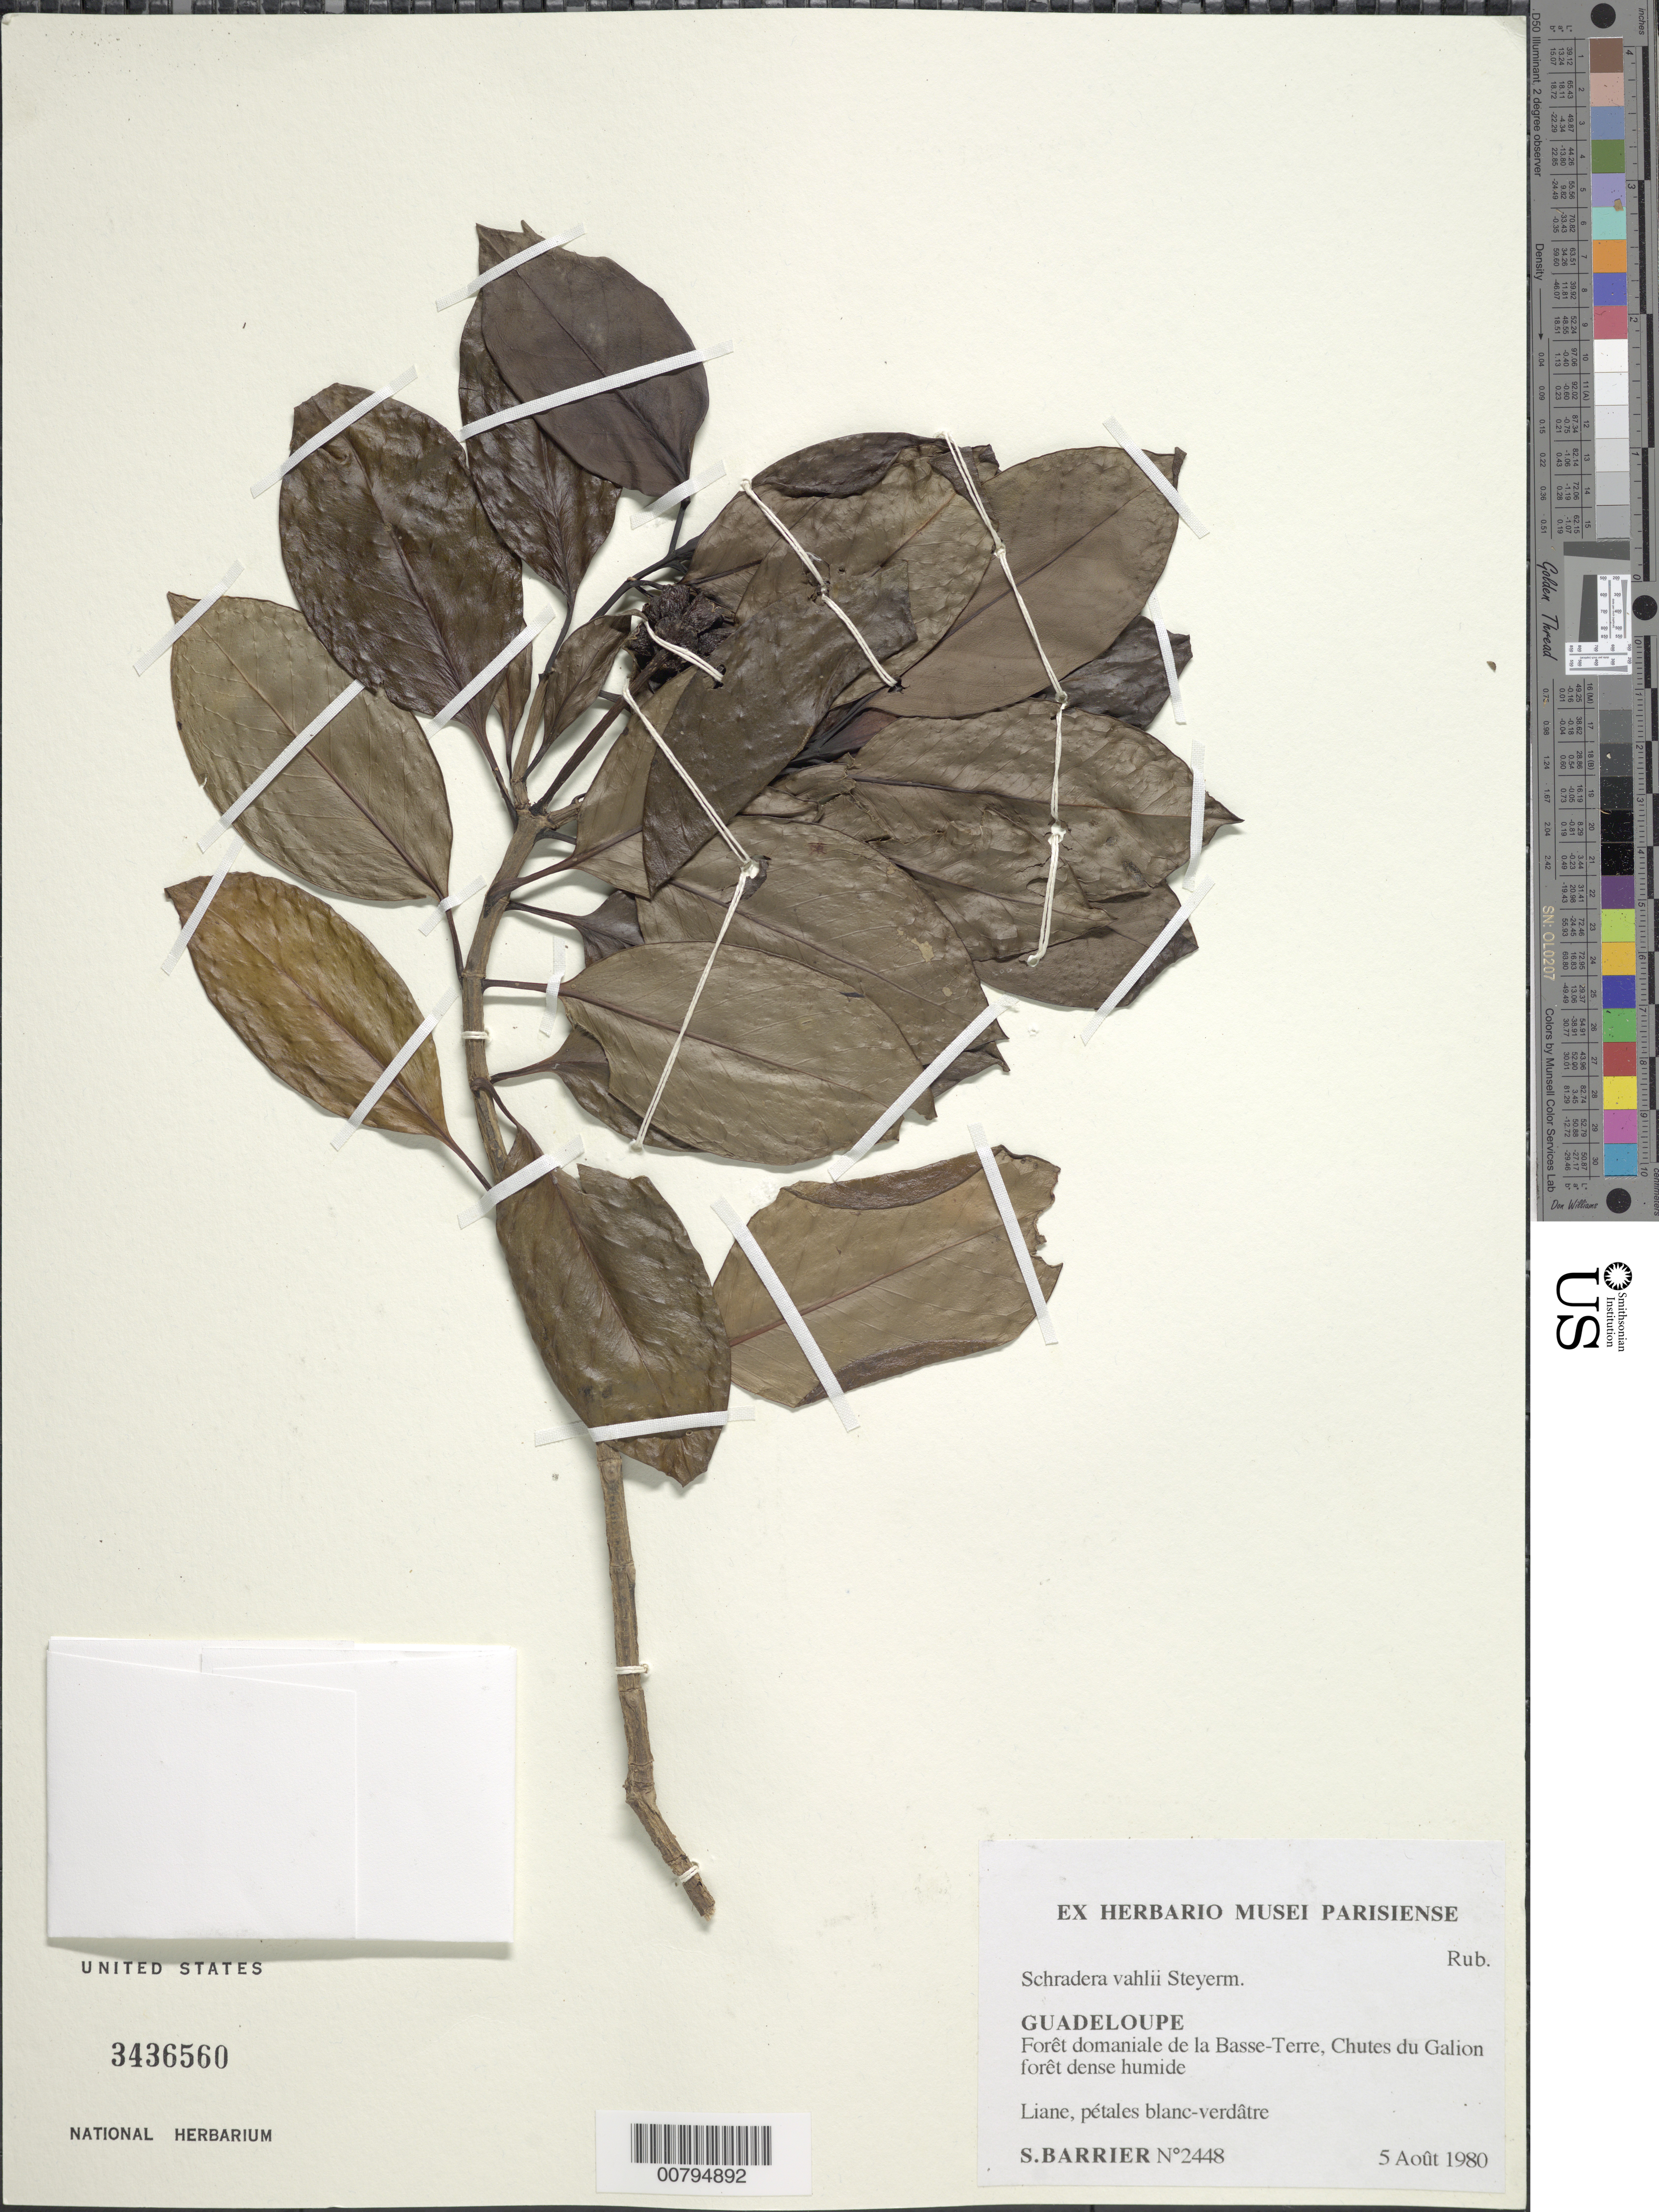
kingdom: Plantae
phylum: Tracheophyta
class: Magnoliopsida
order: Gentianales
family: Rubiaceae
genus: Schradera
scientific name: Schradera exotica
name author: (J.F. Gmel.) Standl.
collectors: S. Barrier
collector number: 2448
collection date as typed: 05 Aug 1980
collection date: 1980-08-05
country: Guadeloupe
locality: Foret domaniale de la Basse-Terre, Chutes du Galion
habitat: Forest dense humide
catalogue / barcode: US 3436560